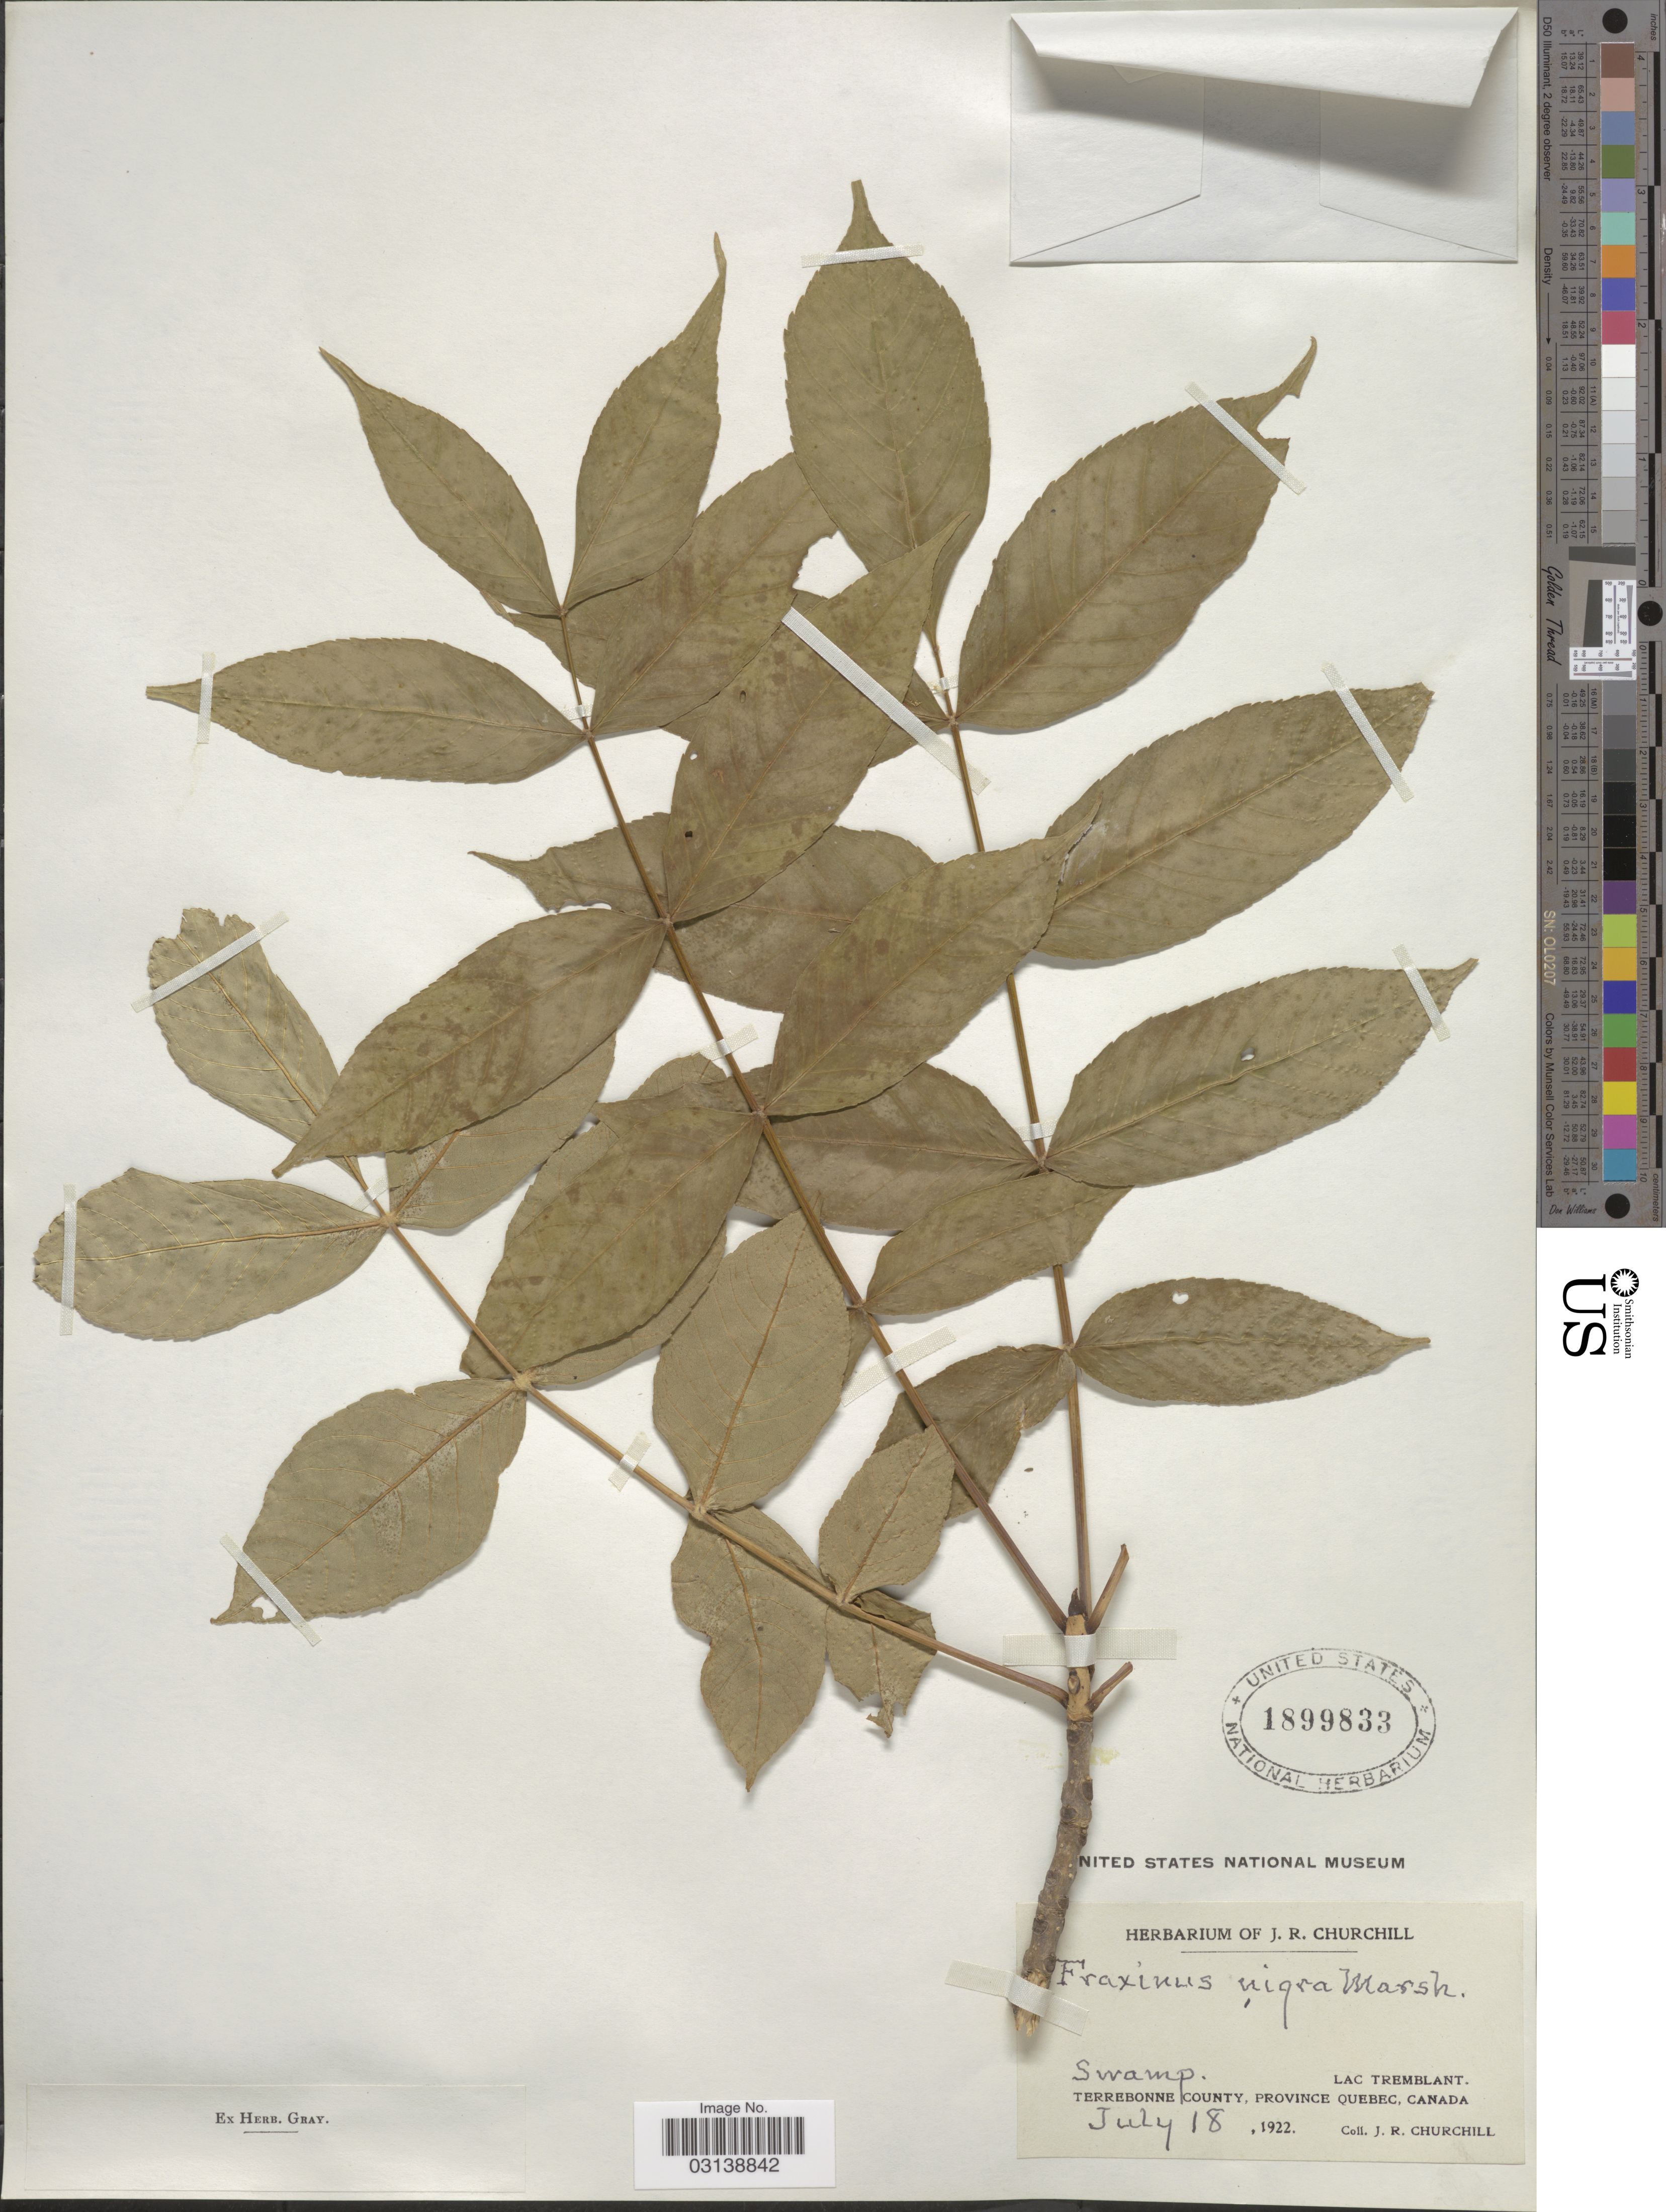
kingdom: Plantae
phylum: Tracheophyta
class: Magnoliopsida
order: Lamiales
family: Oleaceae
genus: Fraxinus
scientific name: Fraxinus nigra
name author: Marshall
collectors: J. Churchill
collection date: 1922-07-18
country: Canada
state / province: Quebec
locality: Lac Tremblant Terrebonne County.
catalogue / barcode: US 1899833